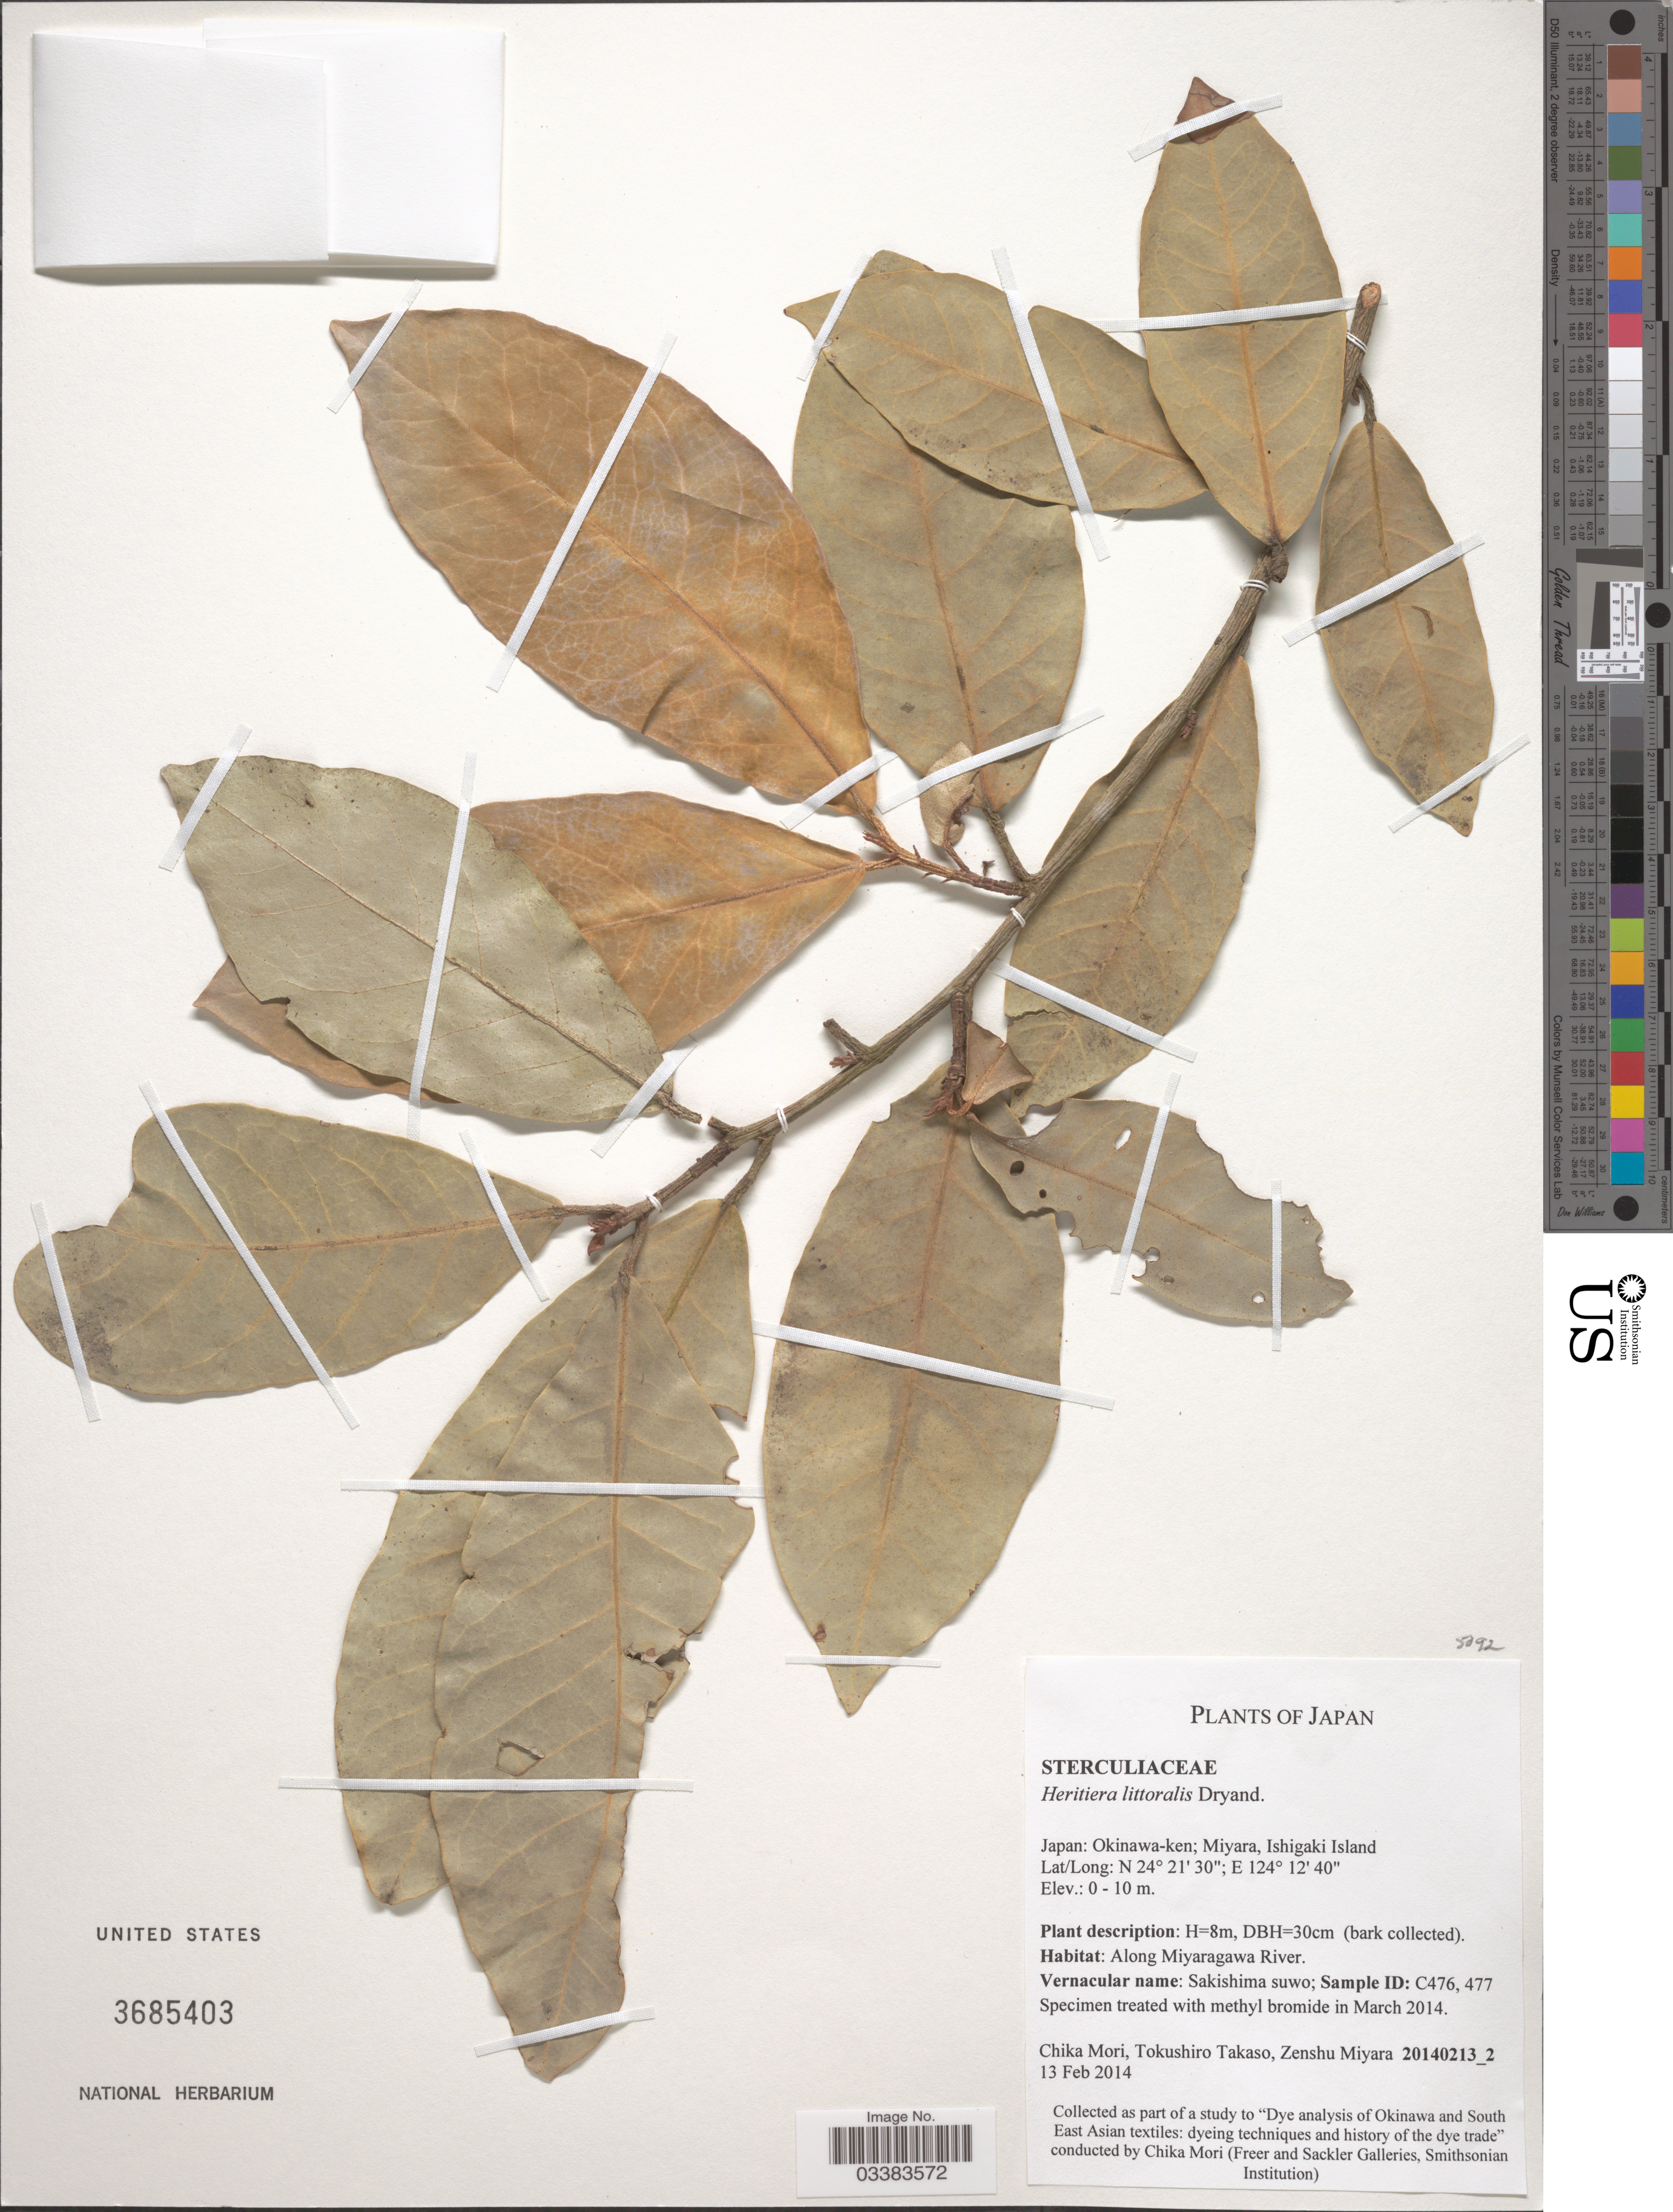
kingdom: Plantae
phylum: Tracheophyta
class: Magnoliopsida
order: Malvales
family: Malvaceae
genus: Heritiera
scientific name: Heritiera littoralis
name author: Aiton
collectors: C. Mori, T. Takaso & Z. Miyara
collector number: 20140213_2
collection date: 2014-02-13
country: Japan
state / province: Okinawa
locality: Okinawa-ken; Miyara, Ishigaki Island.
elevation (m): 0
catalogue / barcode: US 3685403